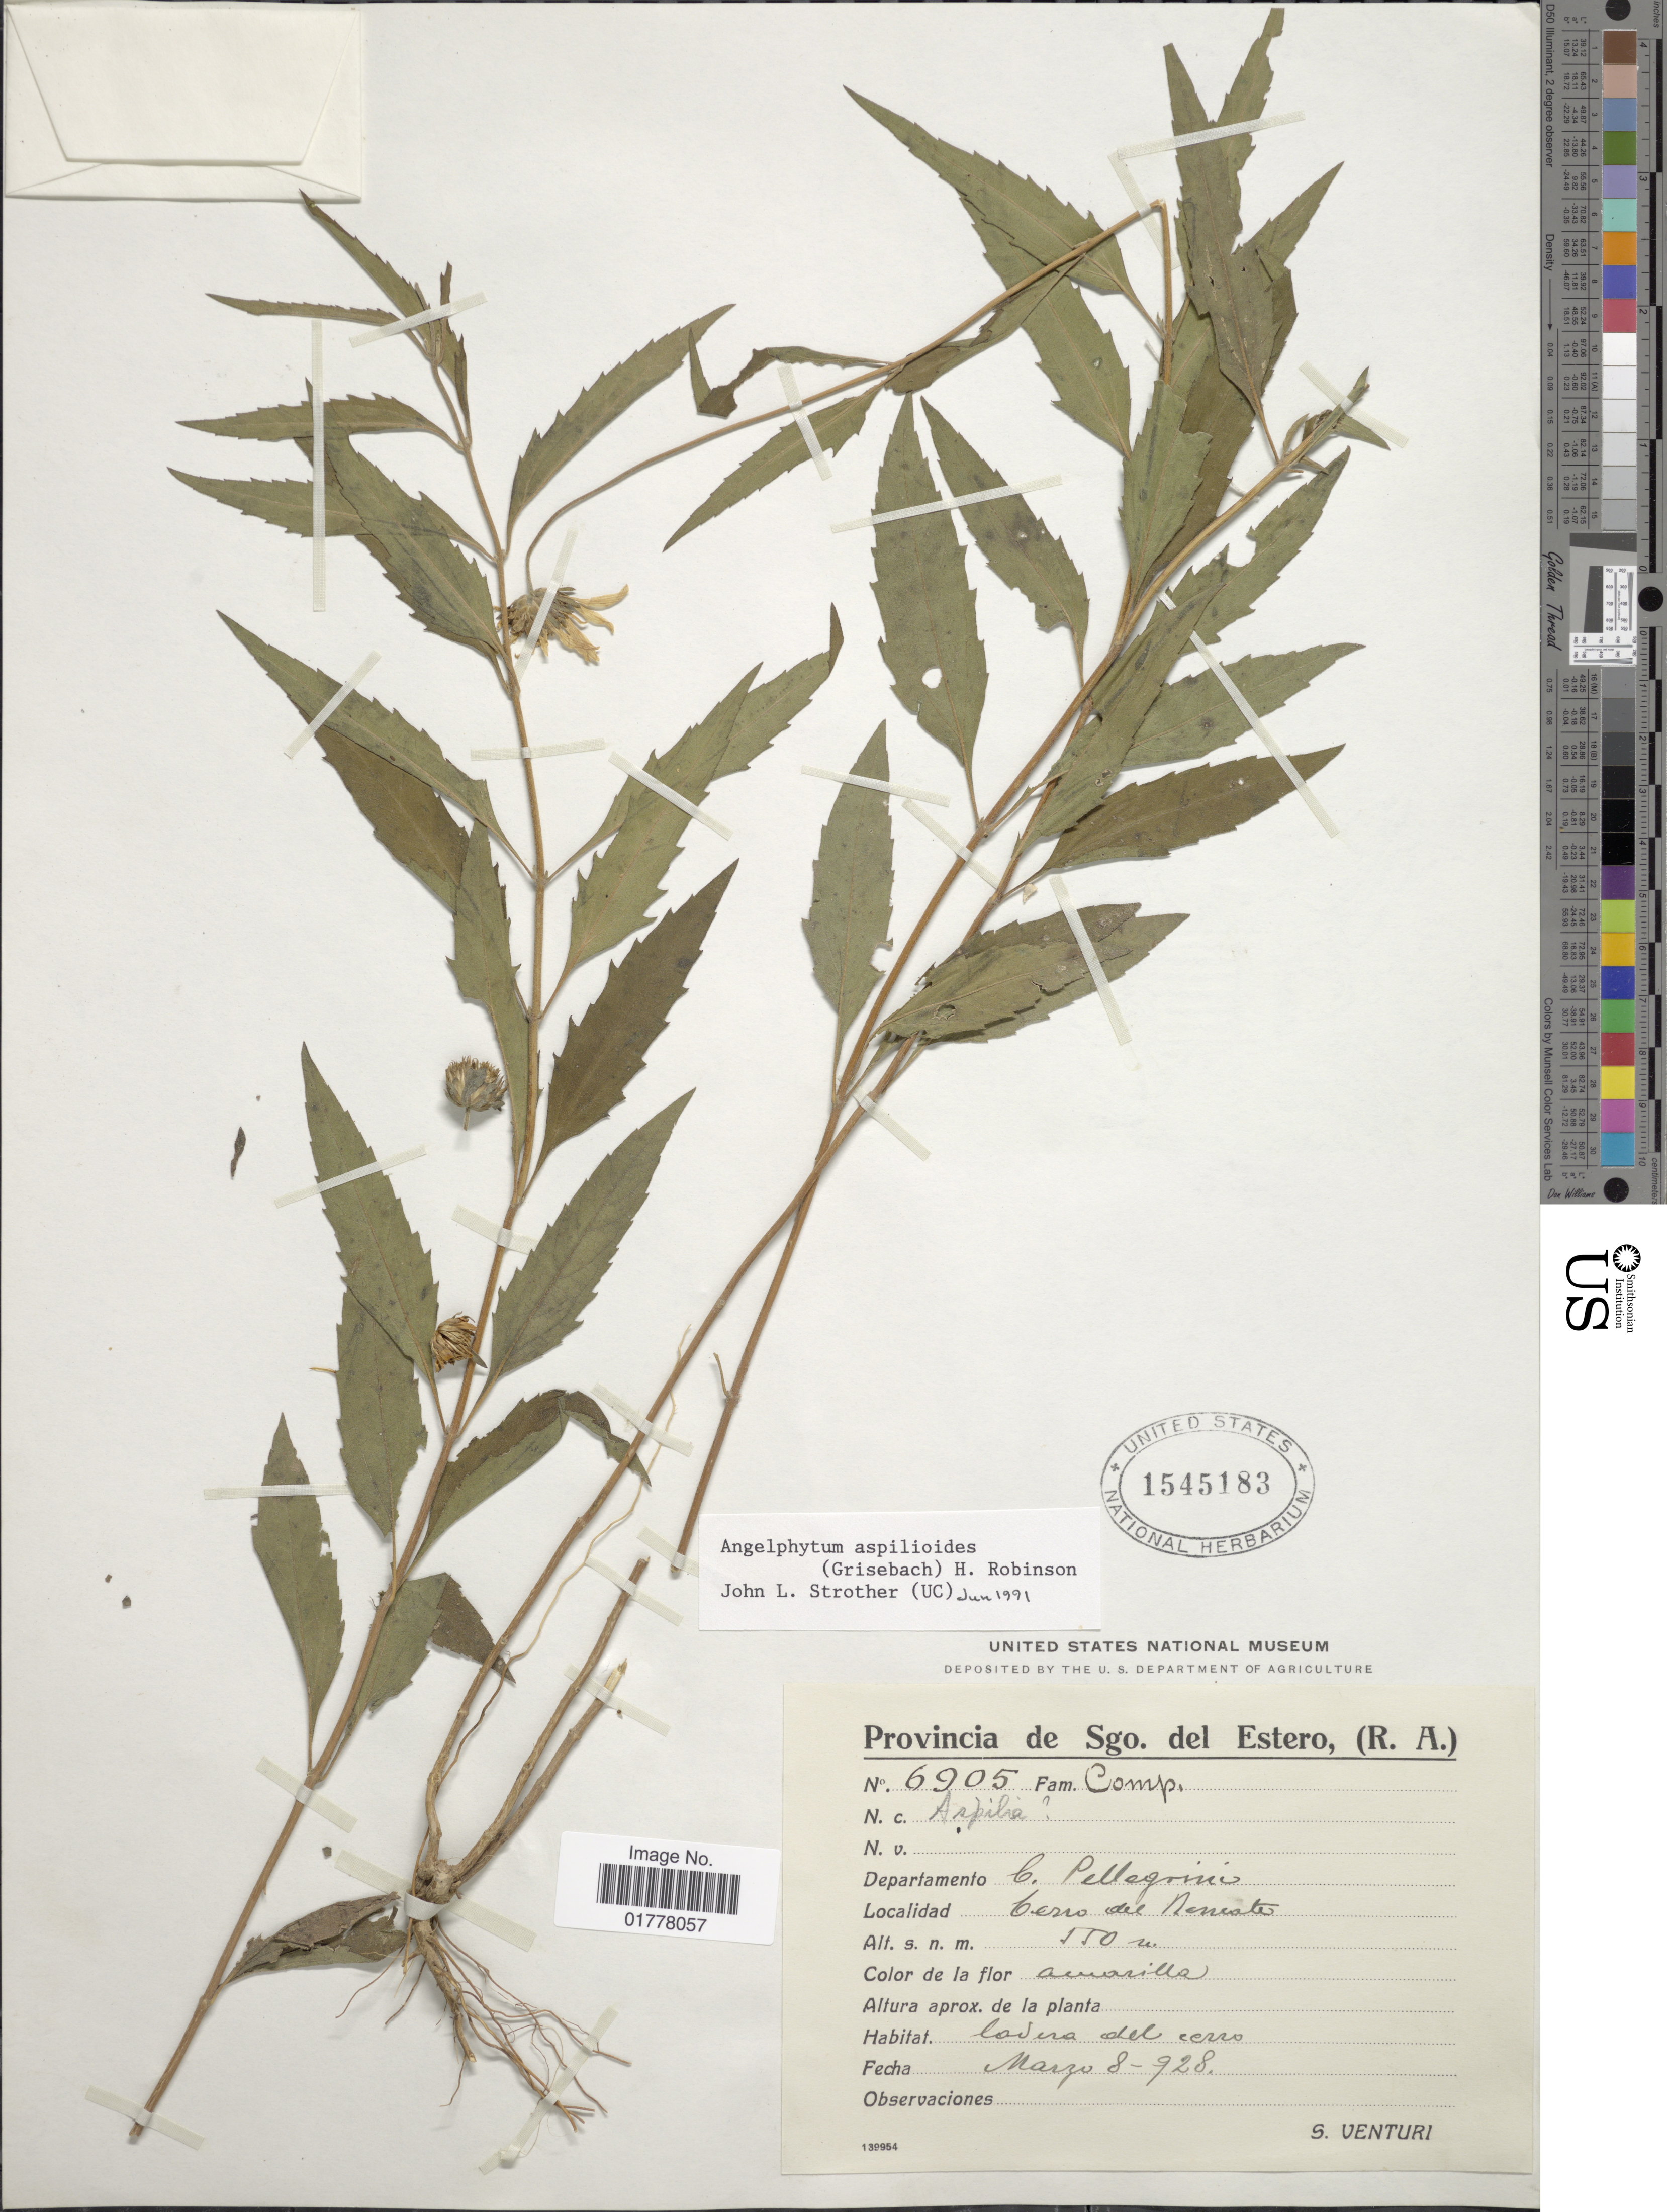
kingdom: Plantae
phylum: Tracheophyta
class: Magnoliopsida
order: Asterales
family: Asteraceae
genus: Angelphytum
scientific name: Angelphytum aspilioides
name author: (Griseb.) H. Rob.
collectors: S. Venturi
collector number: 6905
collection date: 1928-03-08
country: Argentina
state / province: Santiago del Estero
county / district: Pellegrini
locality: Cerro El Remate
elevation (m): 550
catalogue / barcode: US 1545183